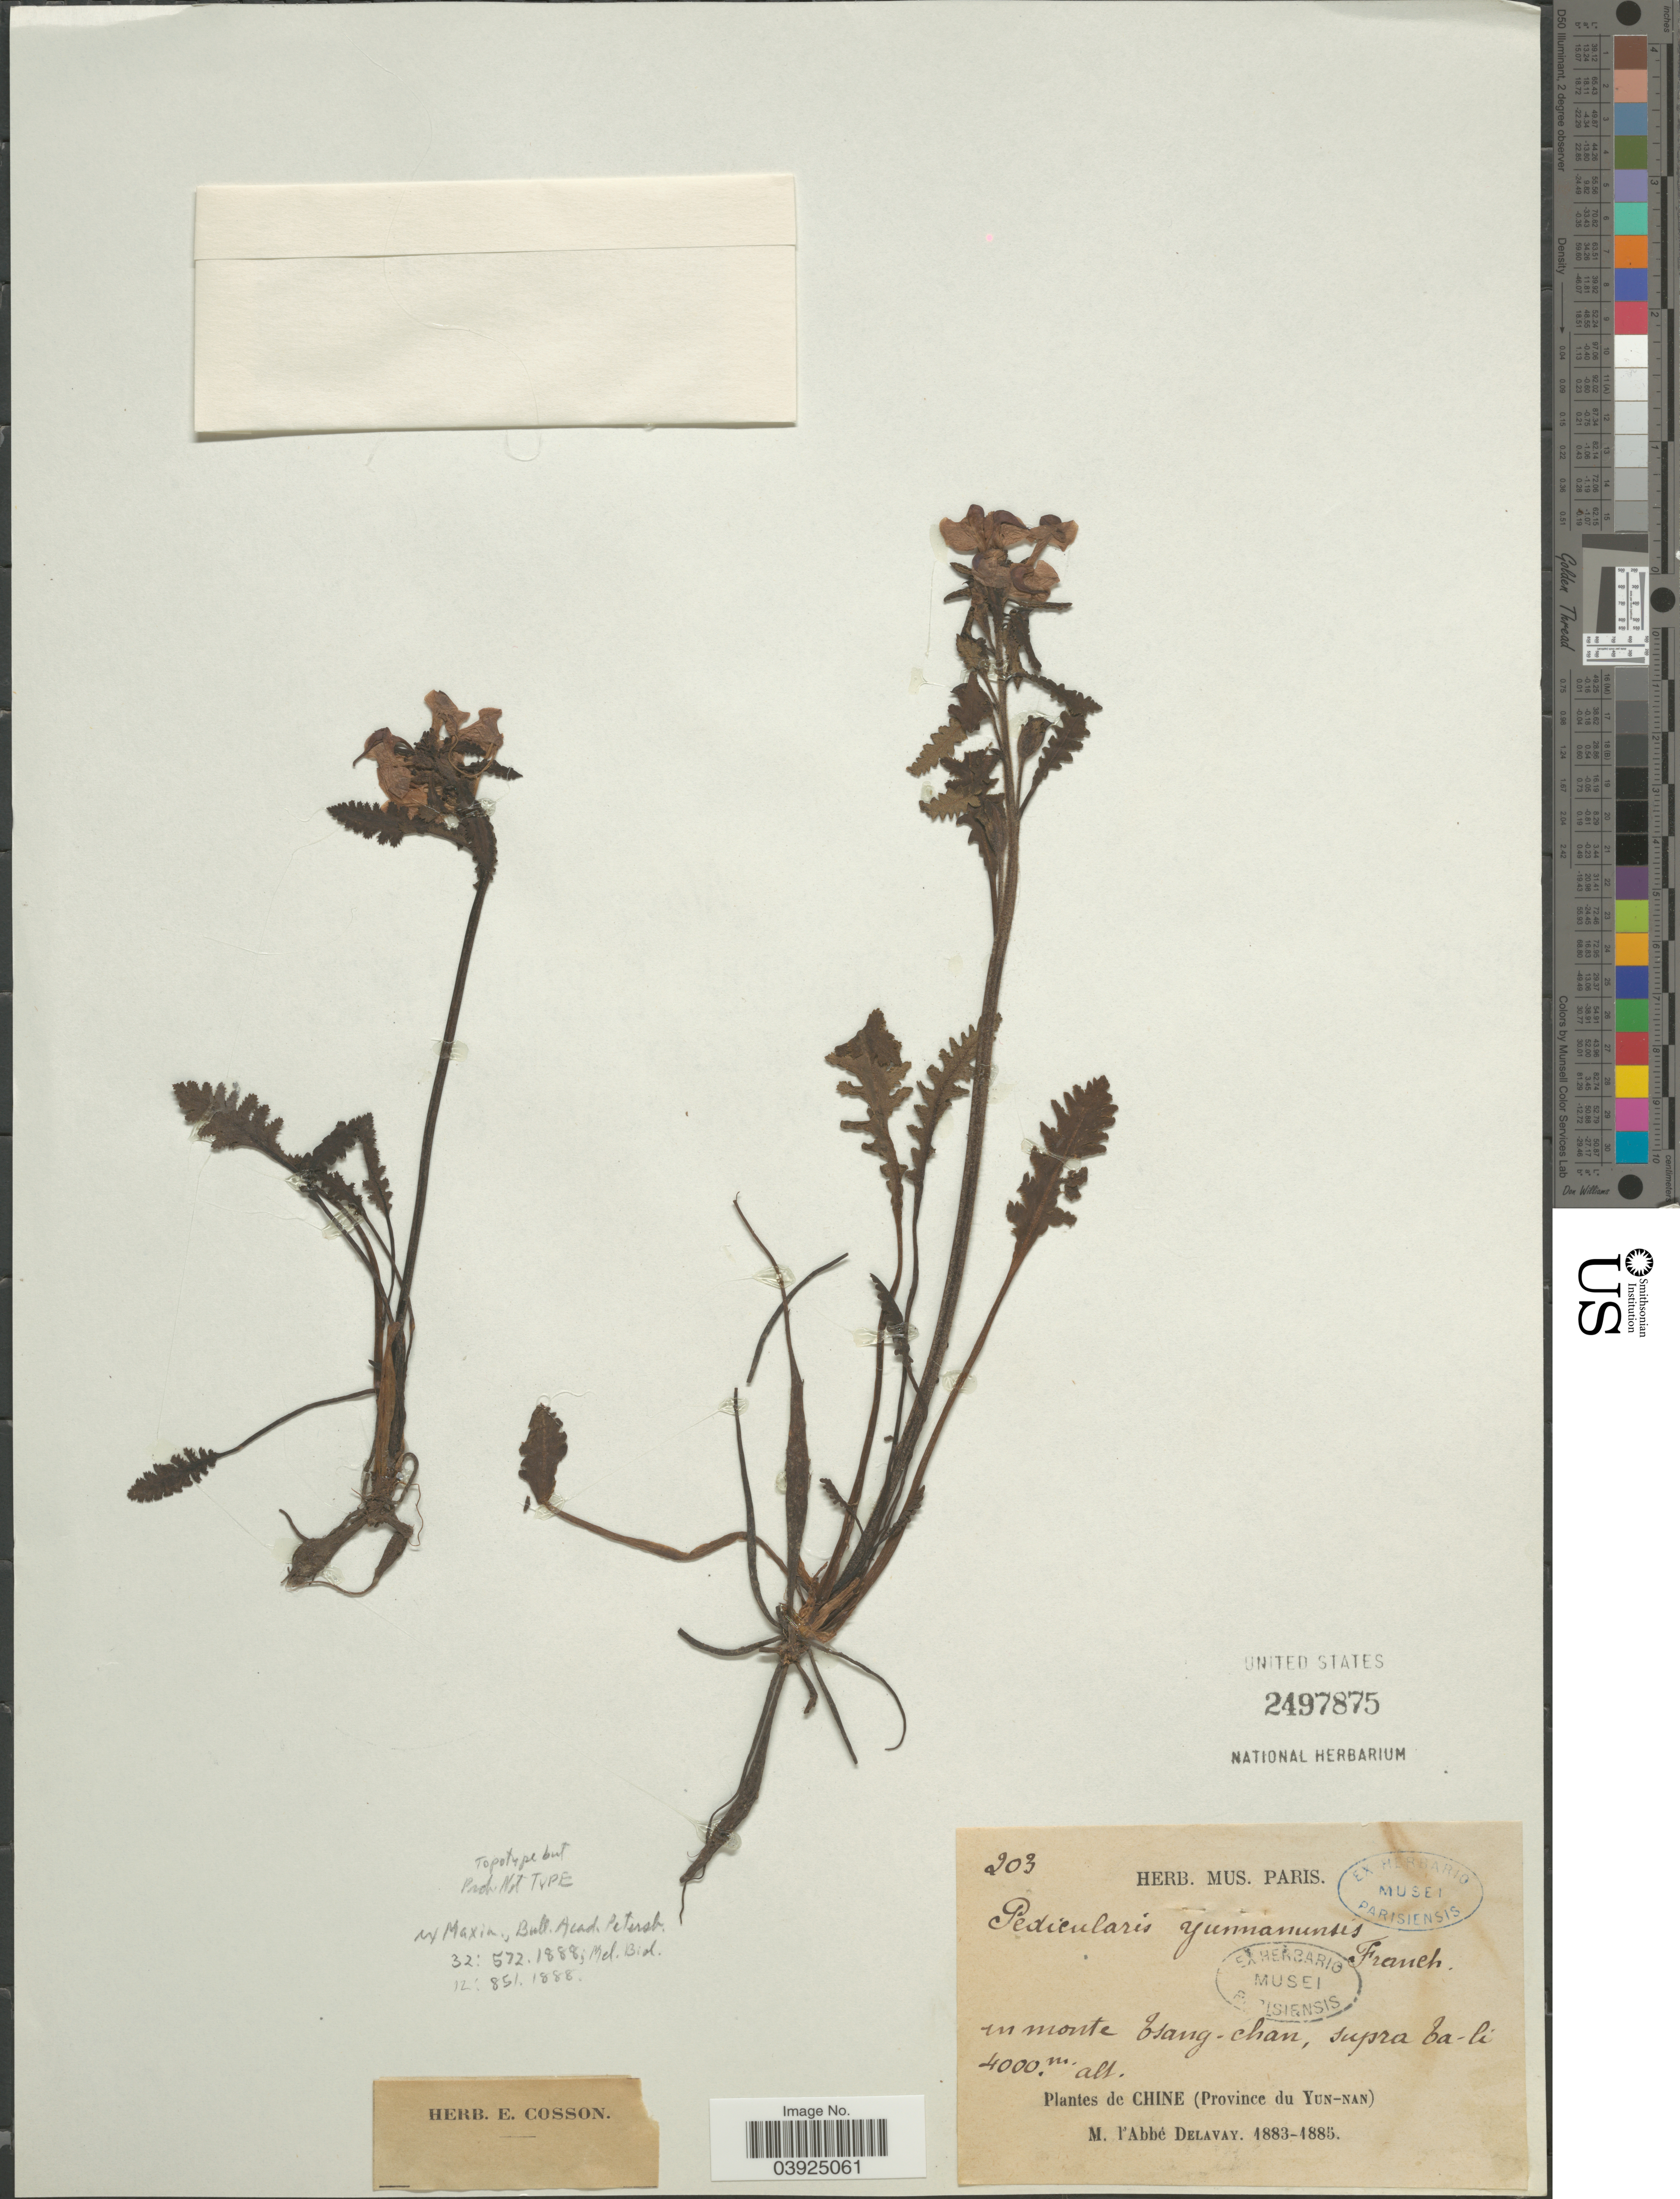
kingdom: Plantae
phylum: Tracheophyta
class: Magnoliopsida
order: Lamiales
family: Orobanchaceae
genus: Pedicularis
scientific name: Pedicularis yunnanensis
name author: Franch. ex Maxim.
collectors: P. Delavay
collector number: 203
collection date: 1883/1885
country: China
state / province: Yunnan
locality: In monte Tsang-chan, supra Ta-li.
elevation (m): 4000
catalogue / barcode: US 2497875